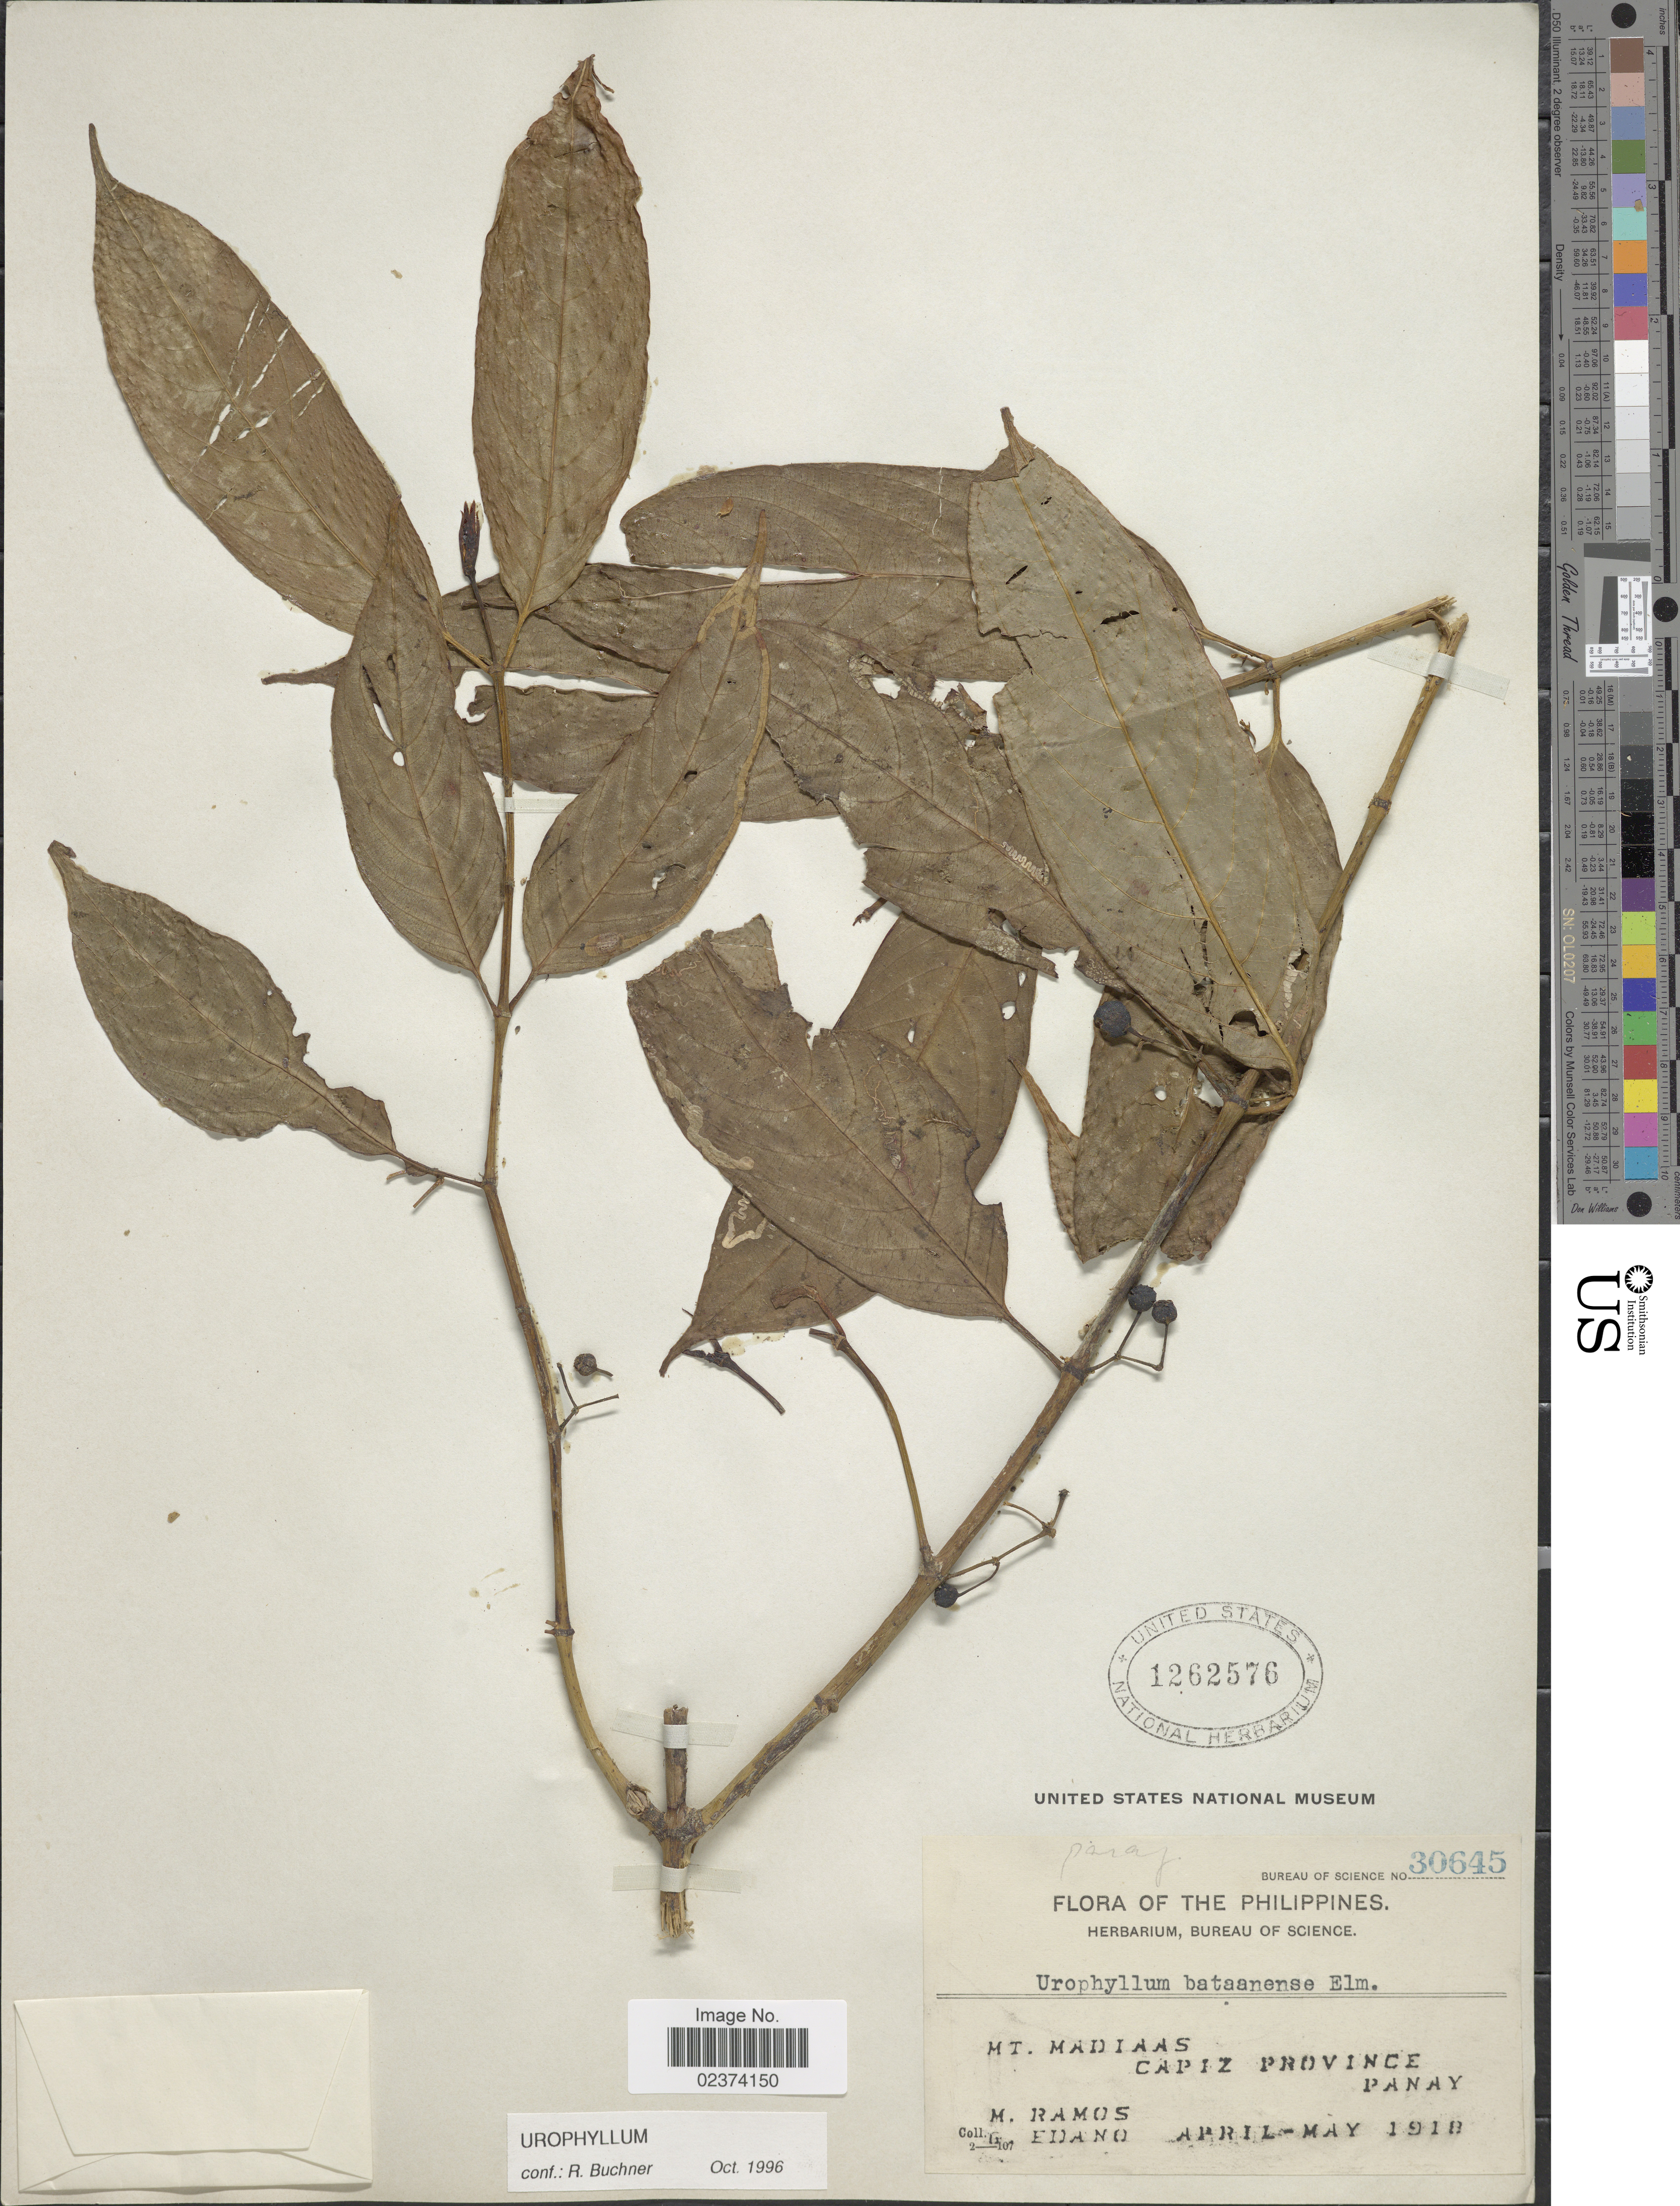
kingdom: Plantae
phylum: Tracheophyta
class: Magnoliopsida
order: Gentianales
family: Rubiaceae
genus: Urophyllum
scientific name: Urophyllum sp.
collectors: M. Ramos & G. Edaño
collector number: Bureau of Science 30645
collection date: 1918-04/1918-05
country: Philippines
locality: Mt. Madiaas, Capiz Province, Panay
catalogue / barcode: US 1262576